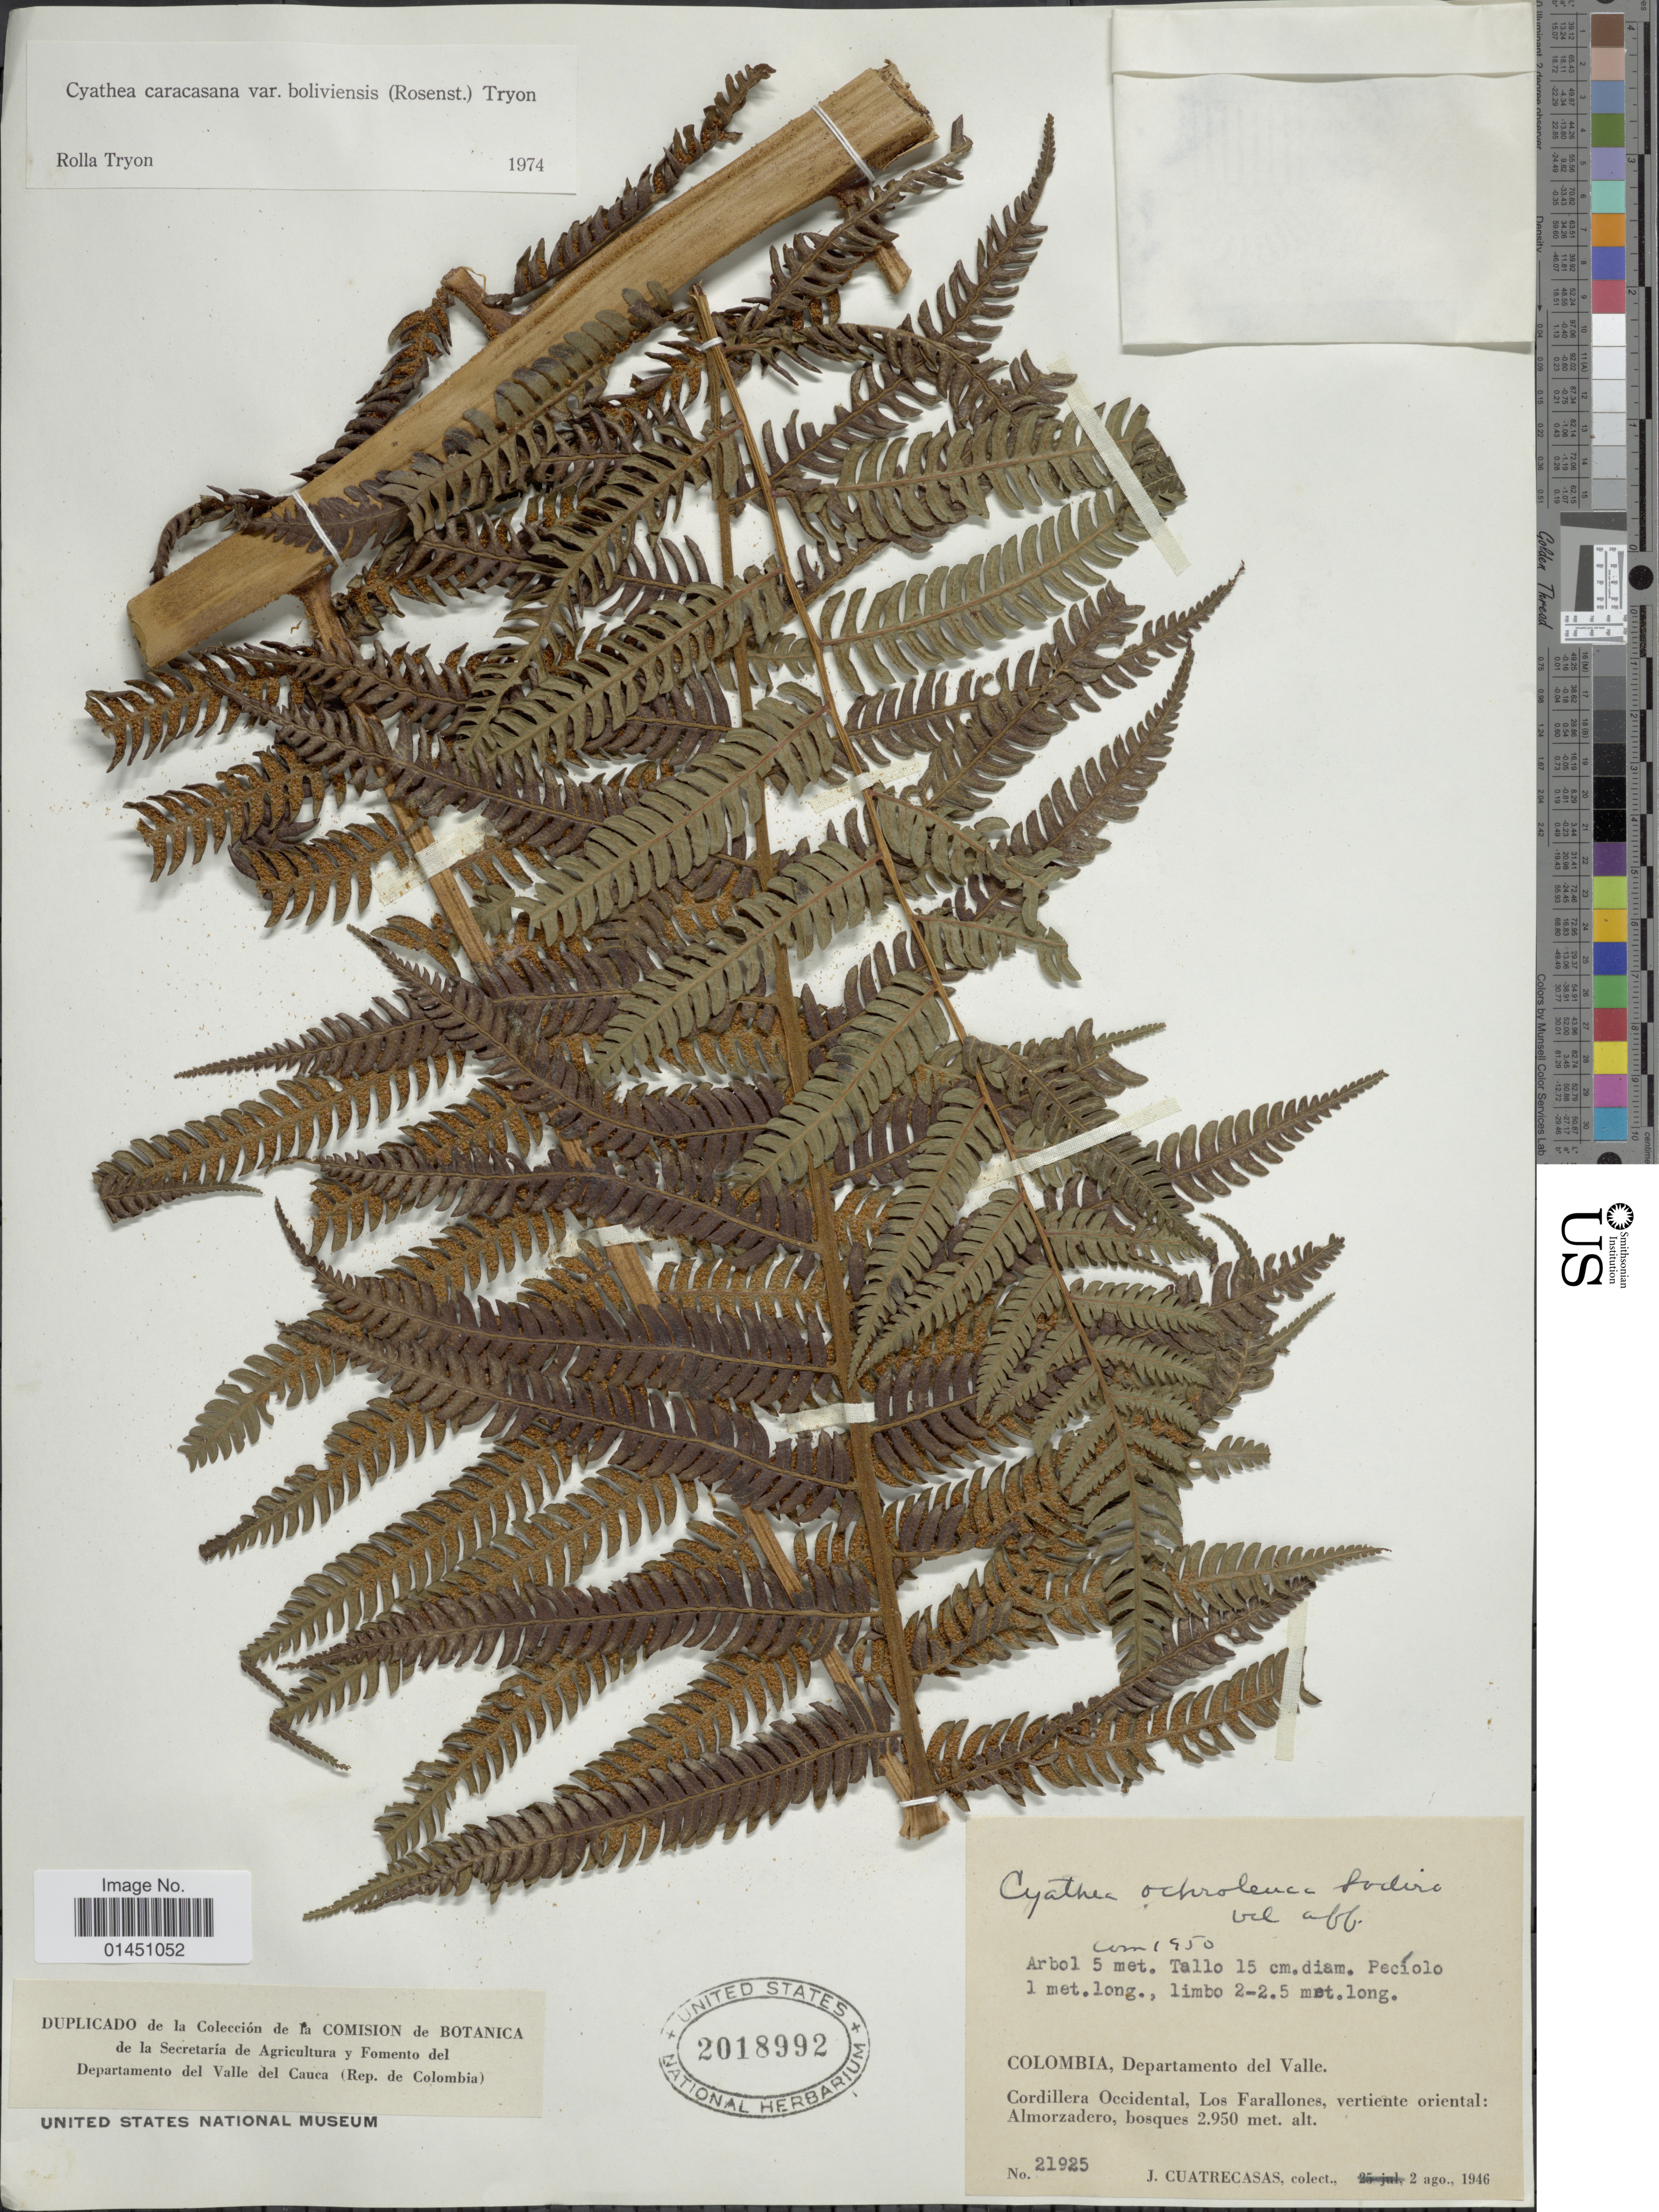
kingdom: Plantae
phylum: Tracheophyta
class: Polypodiopsida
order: Cyatheales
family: Cyatheaceae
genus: Cyathea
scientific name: Cyathea caracasana var. boliviensis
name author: (Rosenst.) R.M. Tryon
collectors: J. Cuatrecasas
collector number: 21925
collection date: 1946-08-02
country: Colombia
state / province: Valle del Cauca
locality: Departamento del Valle. Cordillera Occidental, Los Farallones, vertiente oriental: Almorzadero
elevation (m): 2950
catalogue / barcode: US 2018992